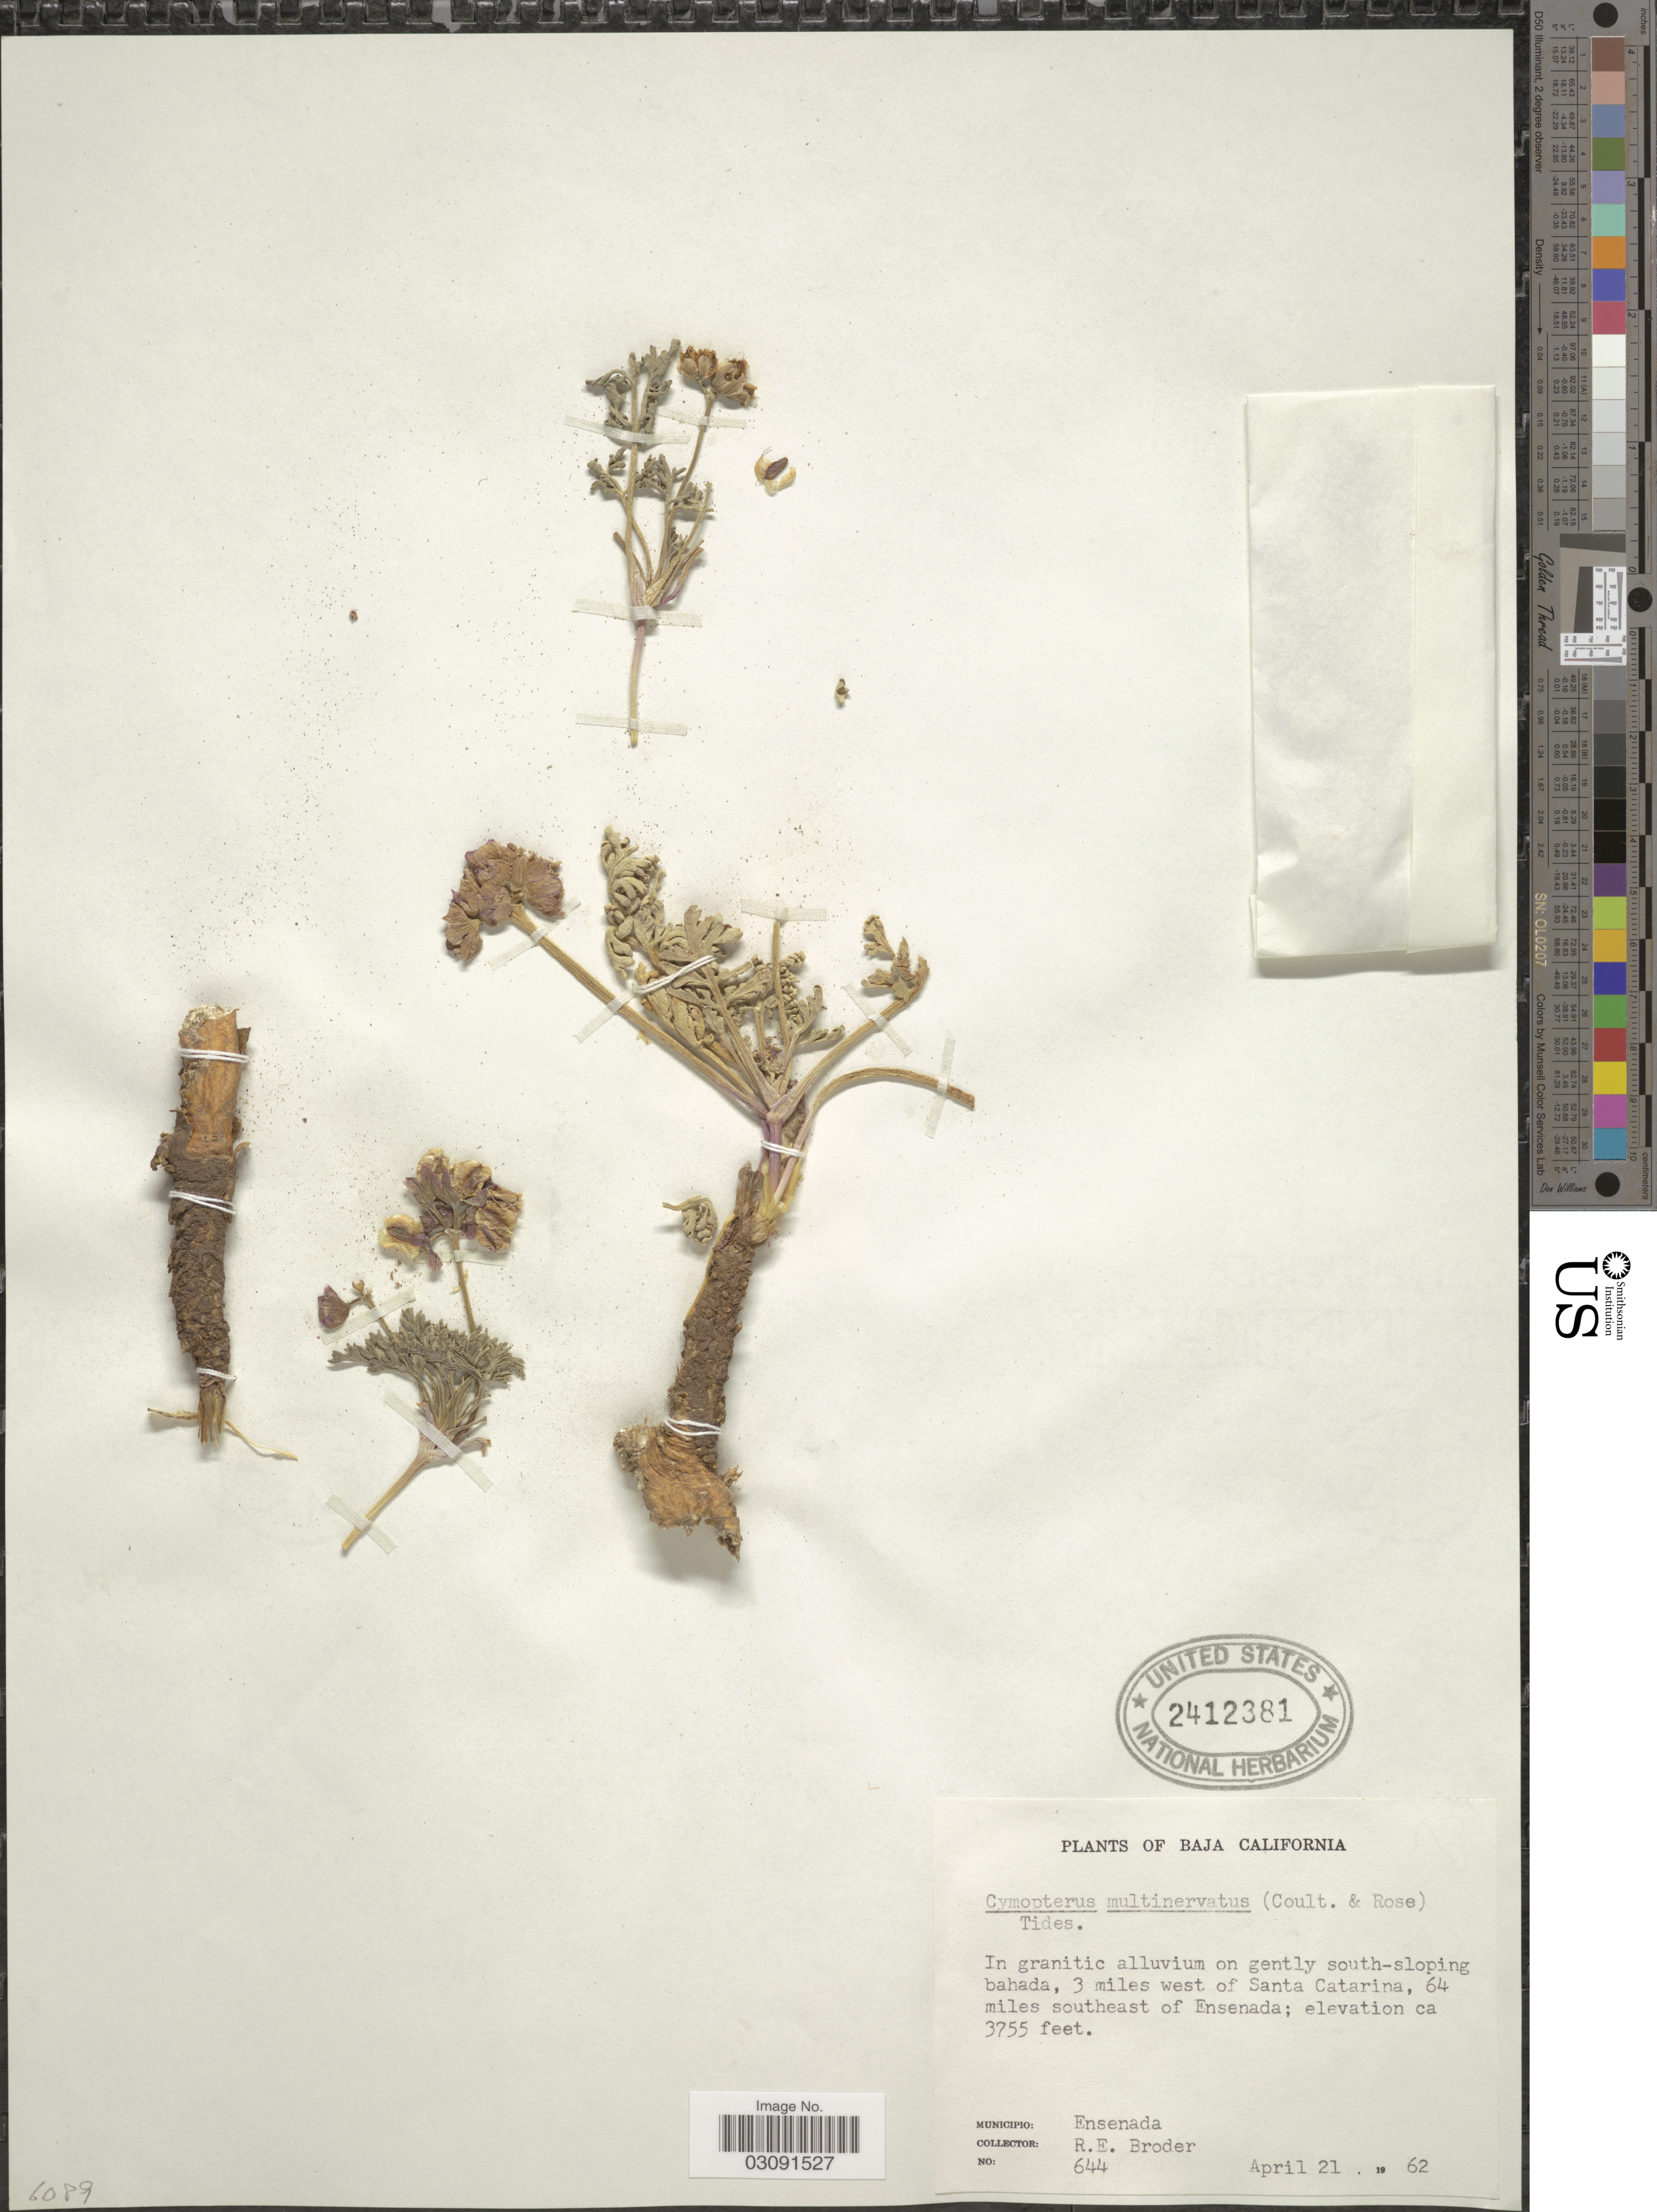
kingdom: Plantae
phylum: Tracheophyta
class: Magnoliopsida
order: Apiales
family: Apiaceae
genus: Cymopterus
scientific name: Cymopterus multinervatus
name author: (J.M. Coult.) Tidestr.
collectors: R. Border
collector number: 644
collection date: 1962-04-21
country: Mexico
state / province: Baja California Norte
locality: South-sloping bahada, 3 miles west of Santa Catarina, 64 miles southeast of Ensenada, Municipio: Ensenada.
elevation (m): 1145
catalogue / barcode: US 2412381